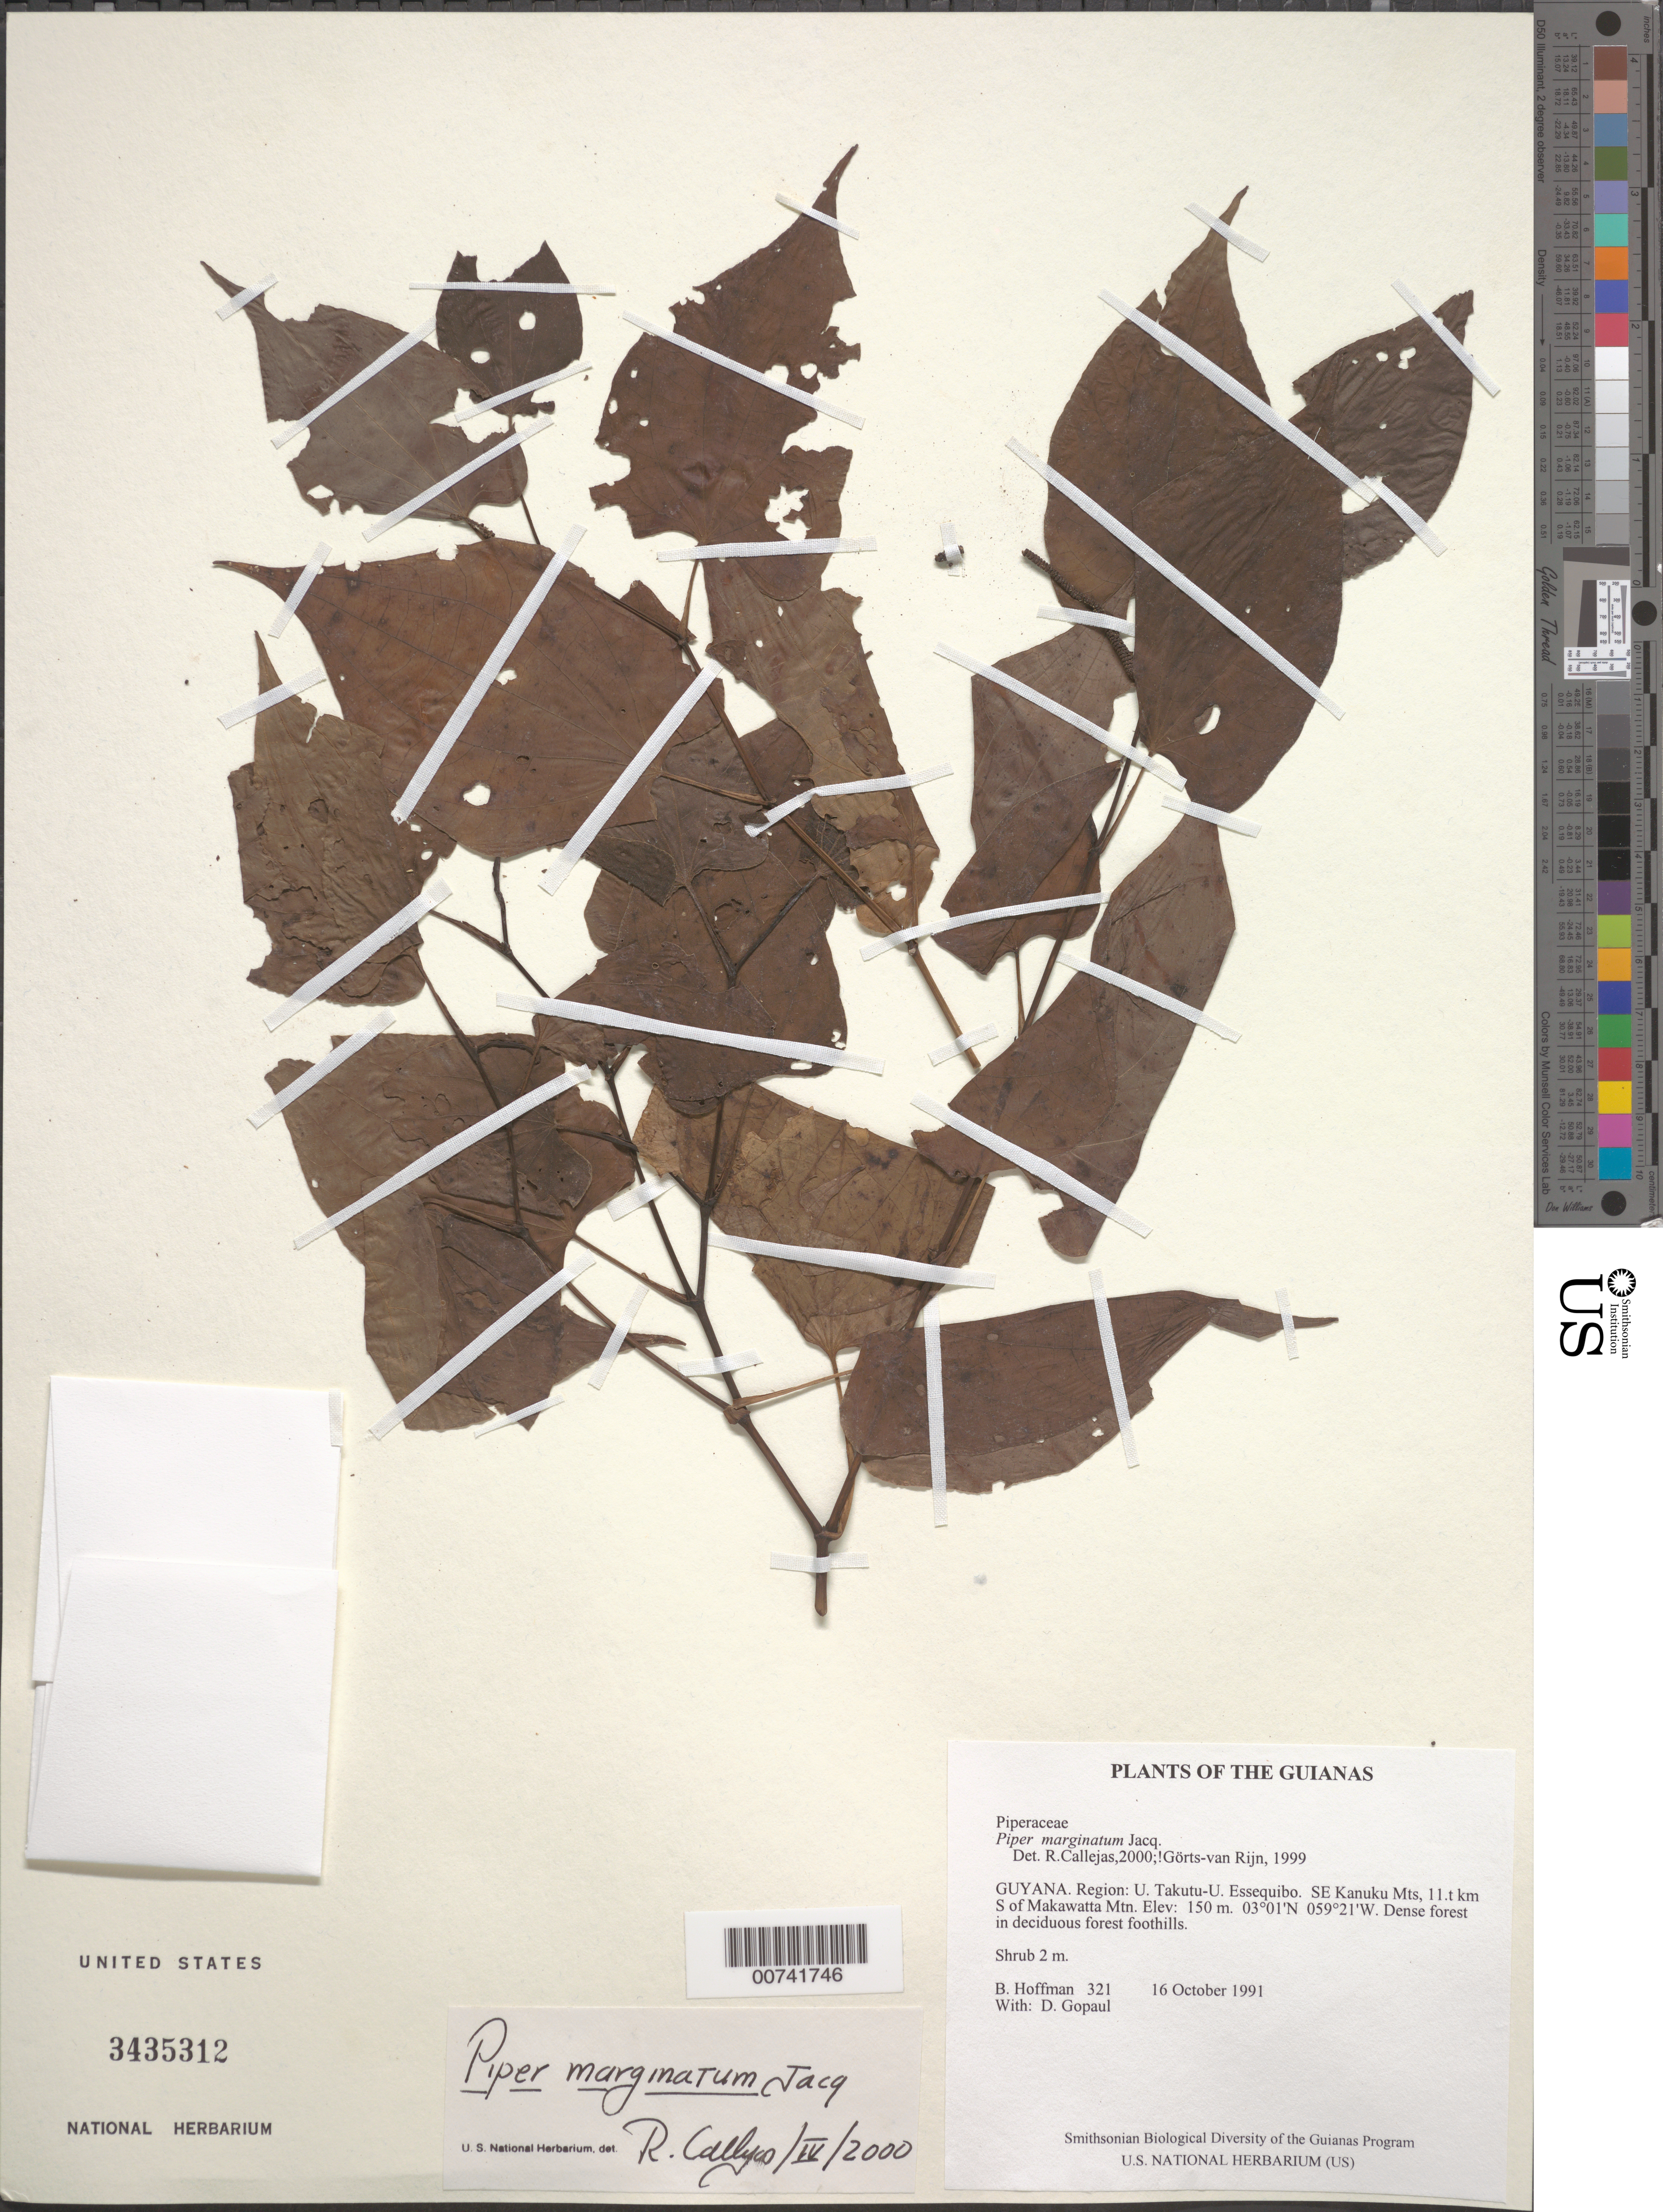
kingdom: Plantae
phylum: Tracheophyta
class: Magnoliopsida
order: Piperales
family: Piperaceae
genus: Piper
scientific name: Piper marginatum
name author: Jacq.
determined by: Görts-van Rijn, A. R. A.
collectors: B. Hoffman & D. Gopaul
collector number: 321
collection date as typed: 16 October 1991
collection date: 1991-10-16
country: Guyana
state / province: U. Takutu-U. Essequibo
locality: SE Kanuku Mts ±11.5 km S of Makawatta Mtn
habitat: Dense forest in deciduous forest foothills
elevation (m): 150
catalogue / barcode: US 3435312